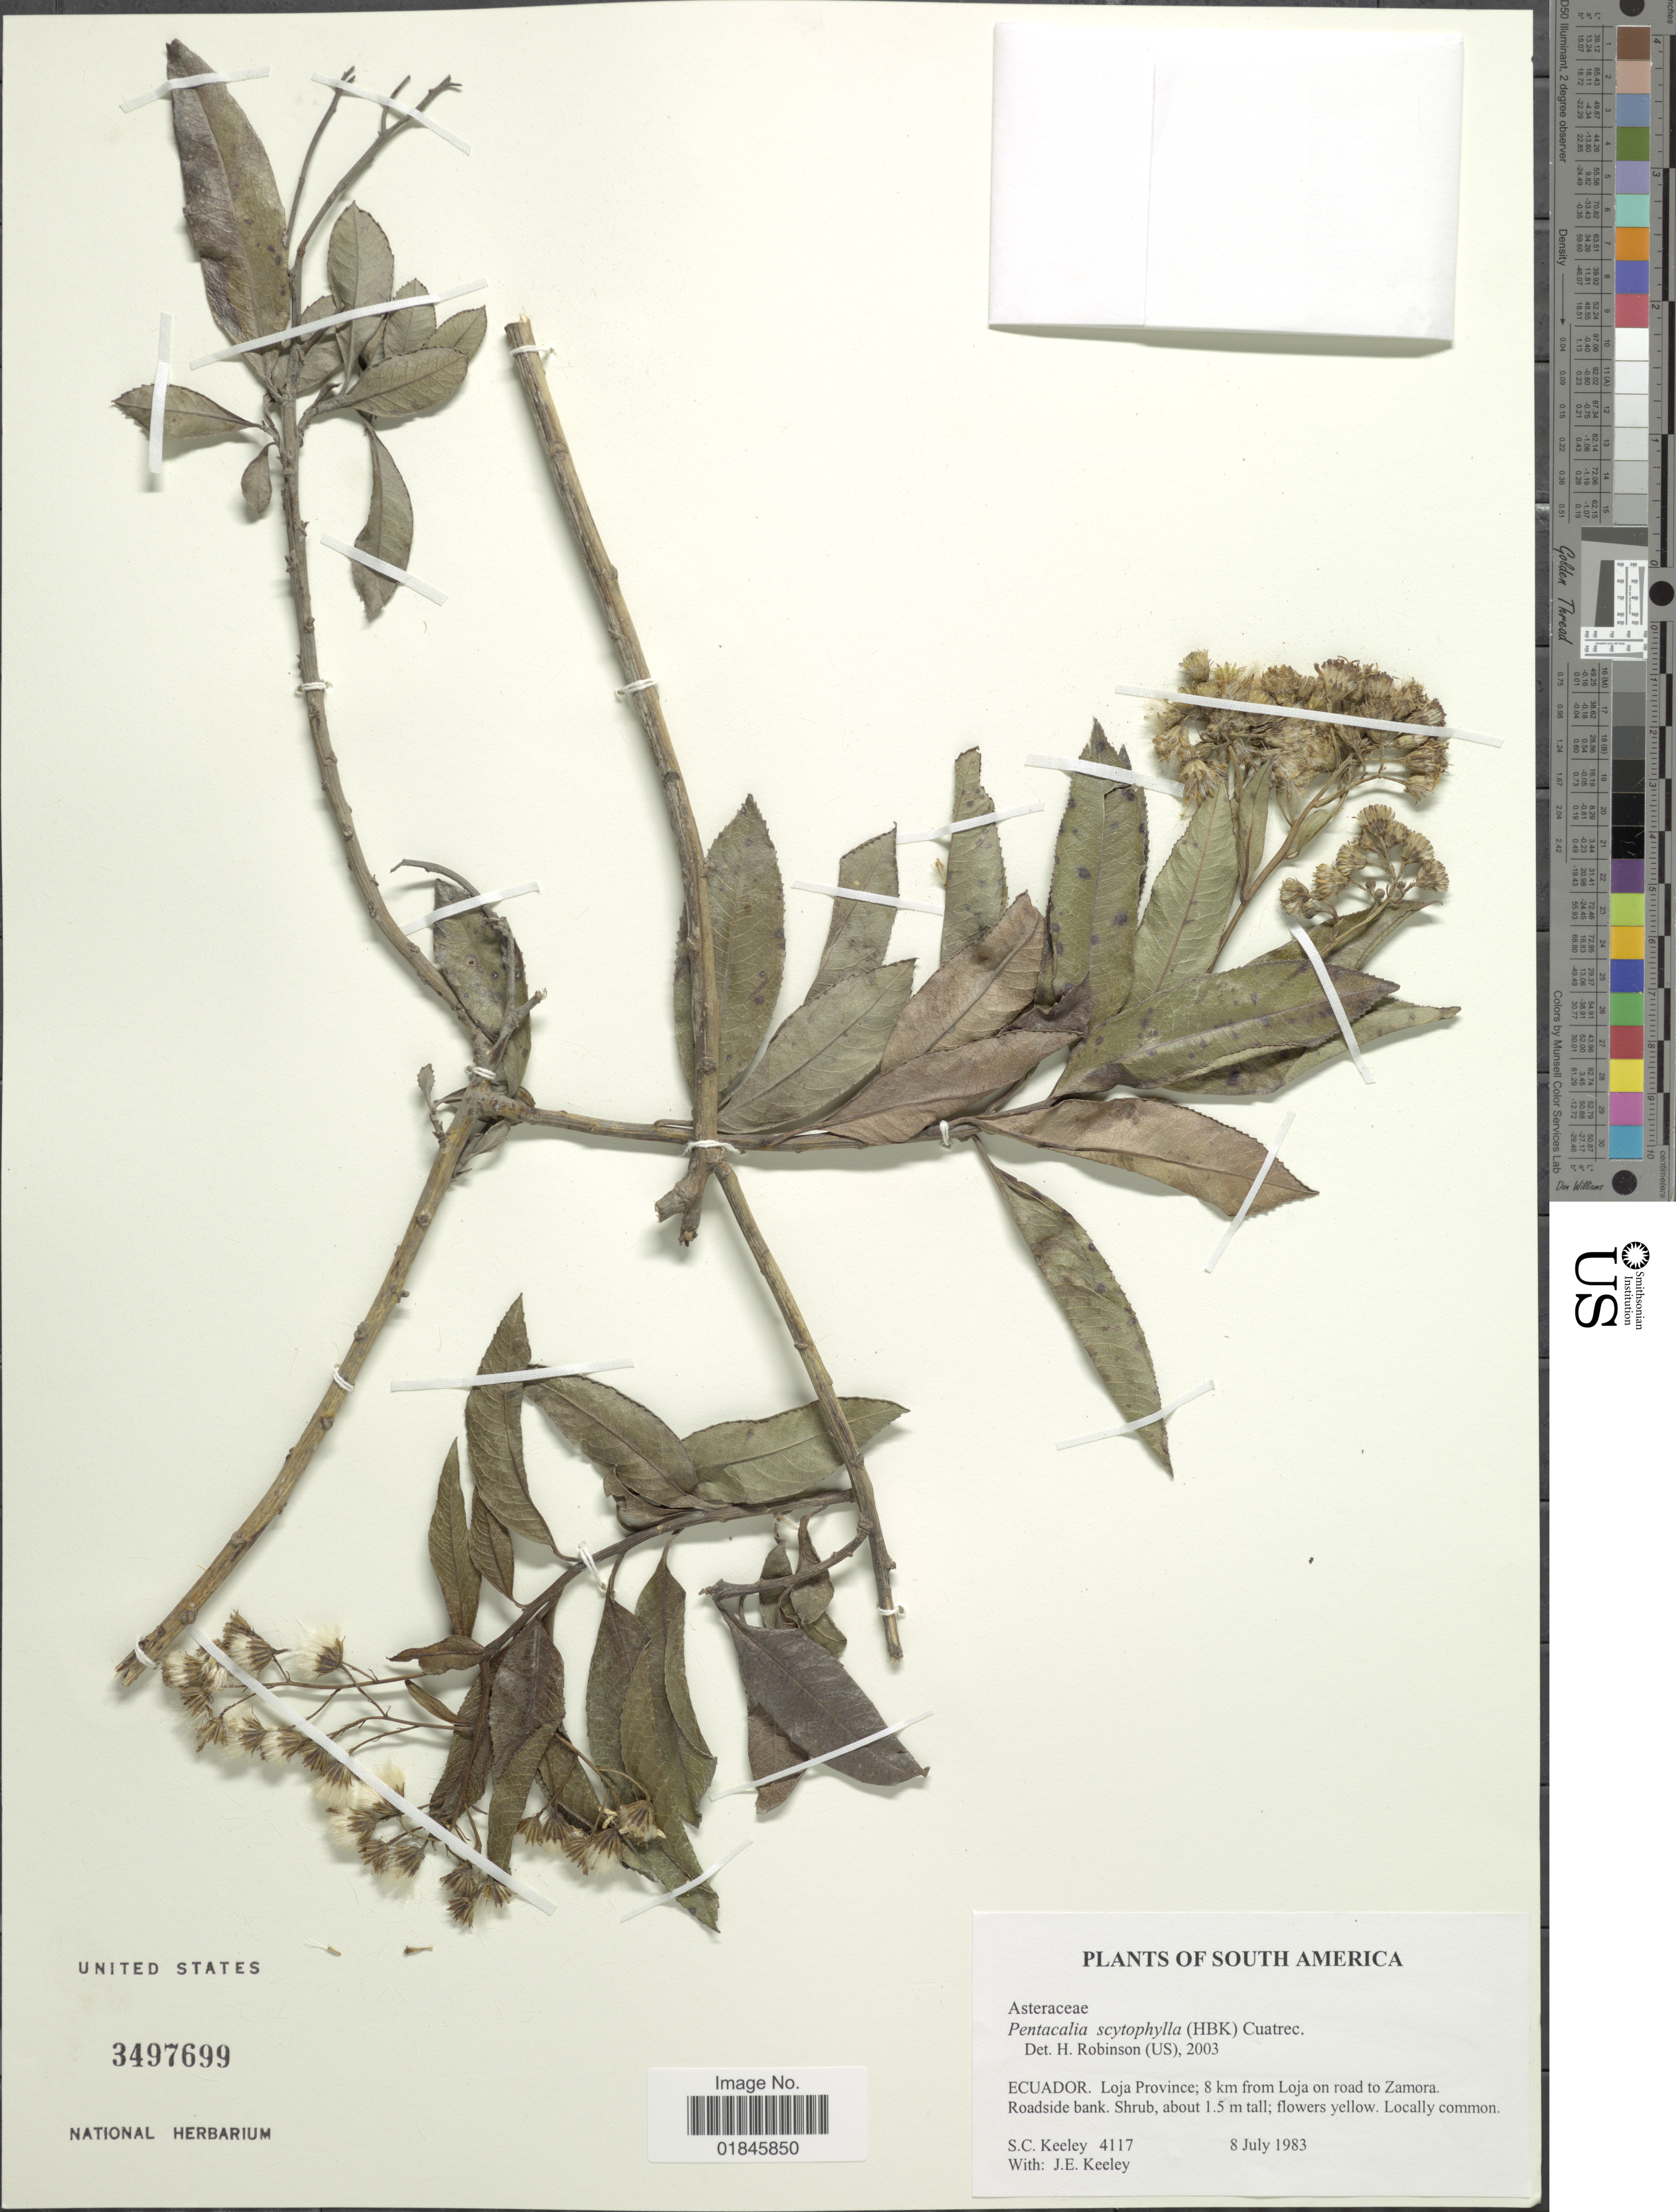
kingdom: Plantae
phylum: Tracheophyta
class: Magnoliopsida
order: Asterales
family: Asteraceae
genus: Pentacalia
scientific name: Pentacalia scitophylla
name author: Kunth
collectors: S. C. Keeley & J. E. Keeley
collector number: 4117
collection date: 1983-07-08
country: Ecuador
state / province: Loja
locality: Ecuador. Loja Province; 8 km from Loja on road to Zamora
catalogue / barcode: US 3497699